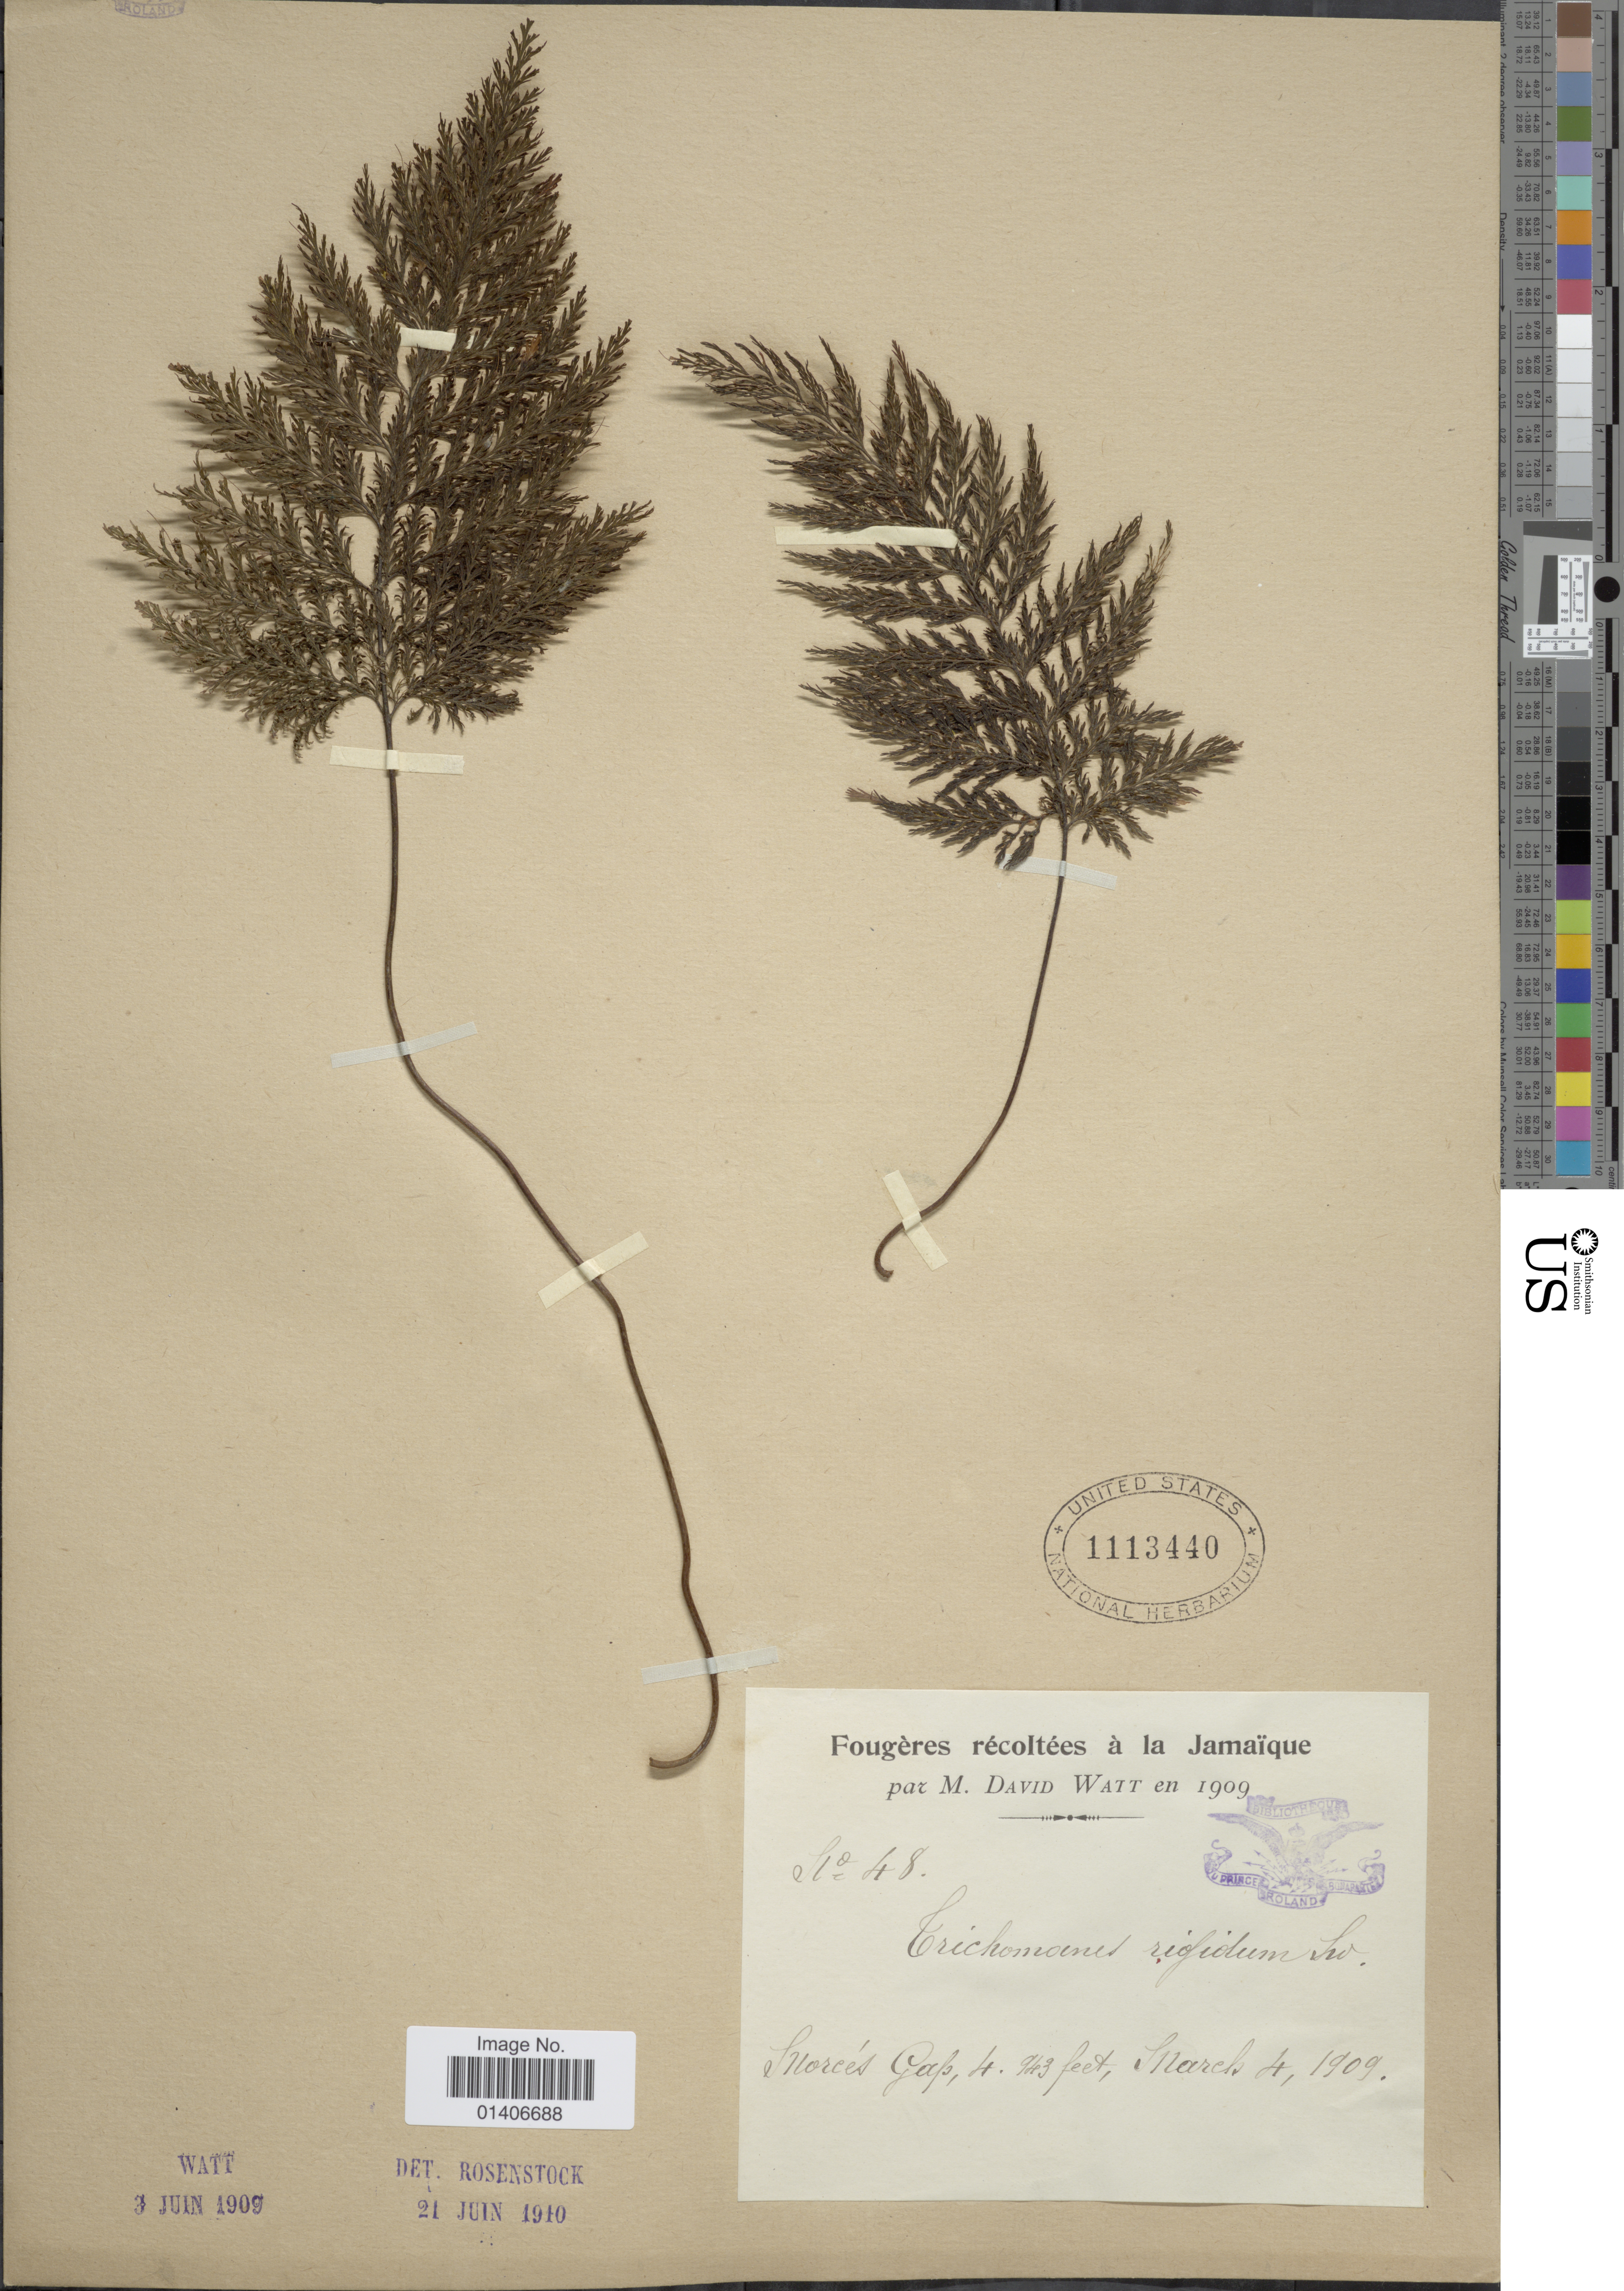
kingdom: Plantae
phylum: Tracheophyta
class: Polypodiopsida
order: Hymenophyllales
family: Hymenophyllaceae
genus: Abrodictyum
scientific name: Abrodictyum rigidum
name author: (Sw.) Ebihara & Dubuisson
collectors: M. Watt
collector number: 48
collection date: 1909-03-04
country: Jamaica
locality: Morce's Gap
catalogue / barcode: US 1113440